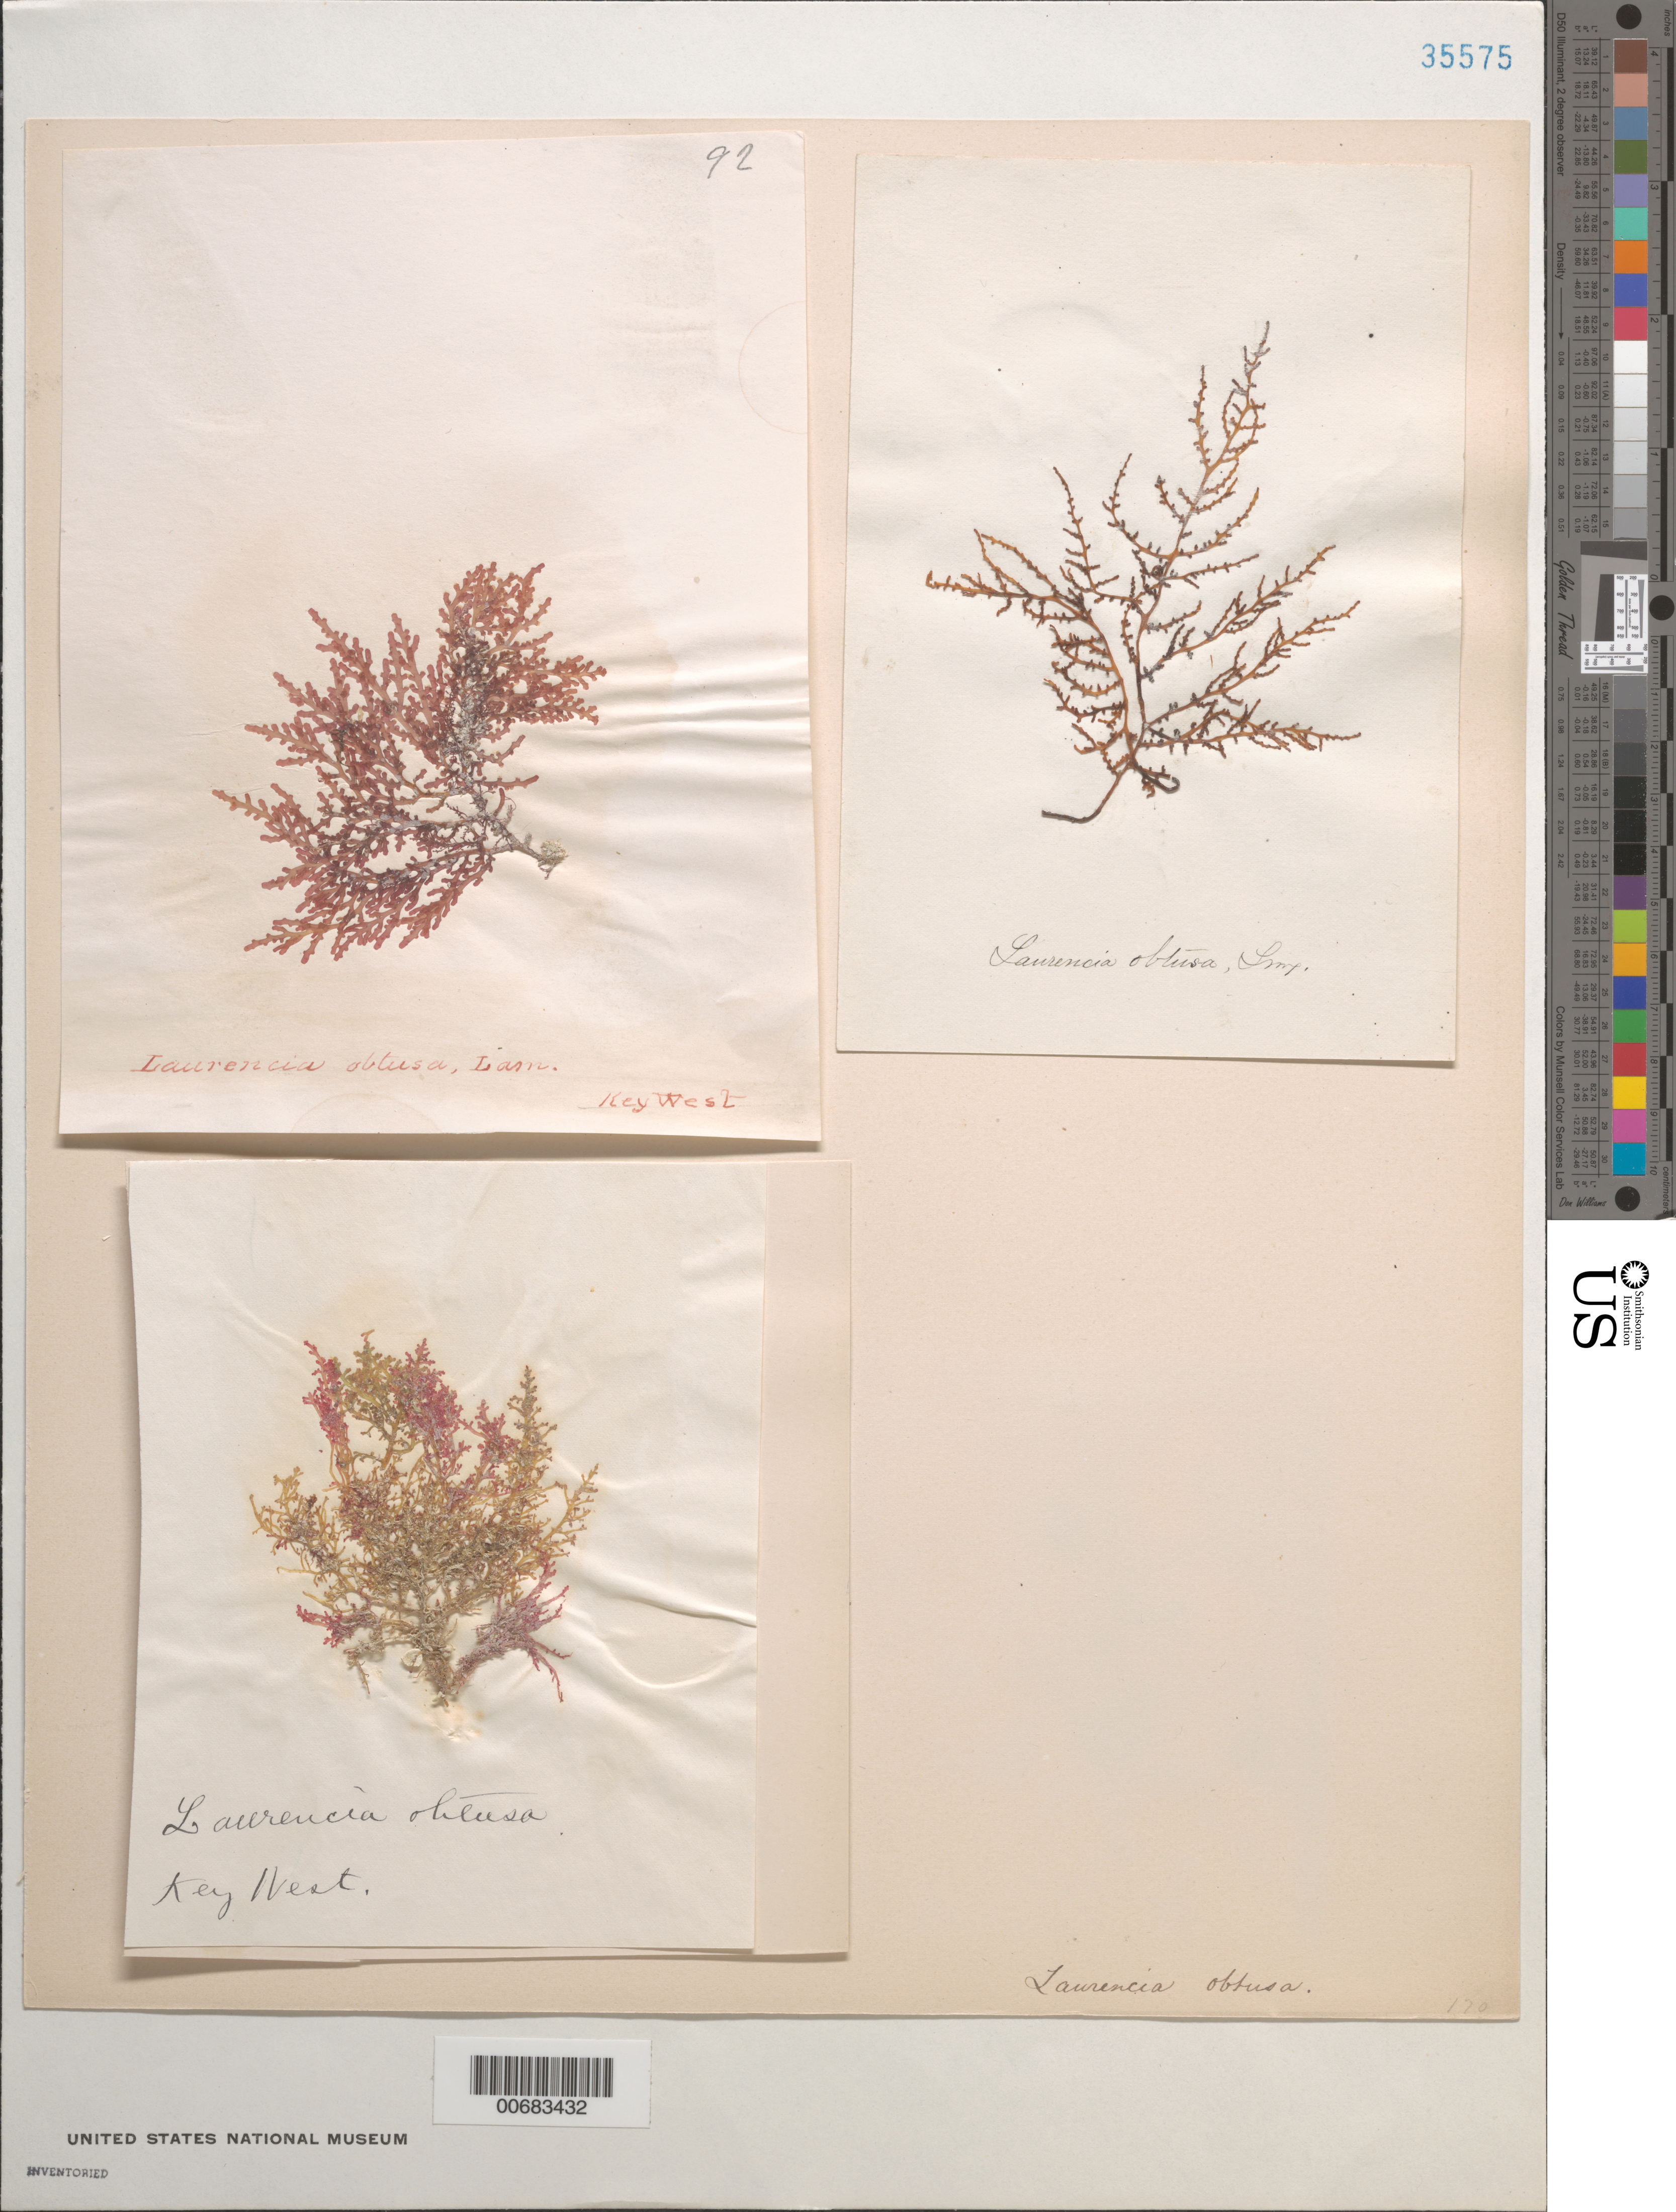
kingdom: Plantae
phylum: Rhodophyta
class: Florideophyceae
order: Ceramiales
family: Rhodomelaceae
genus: Laurencia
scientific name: Laurencia obtusa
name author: (Huds.) J.V.Lamouroux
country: United States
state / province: Florida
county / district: Monroe County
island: Key West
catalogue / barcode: US 35575